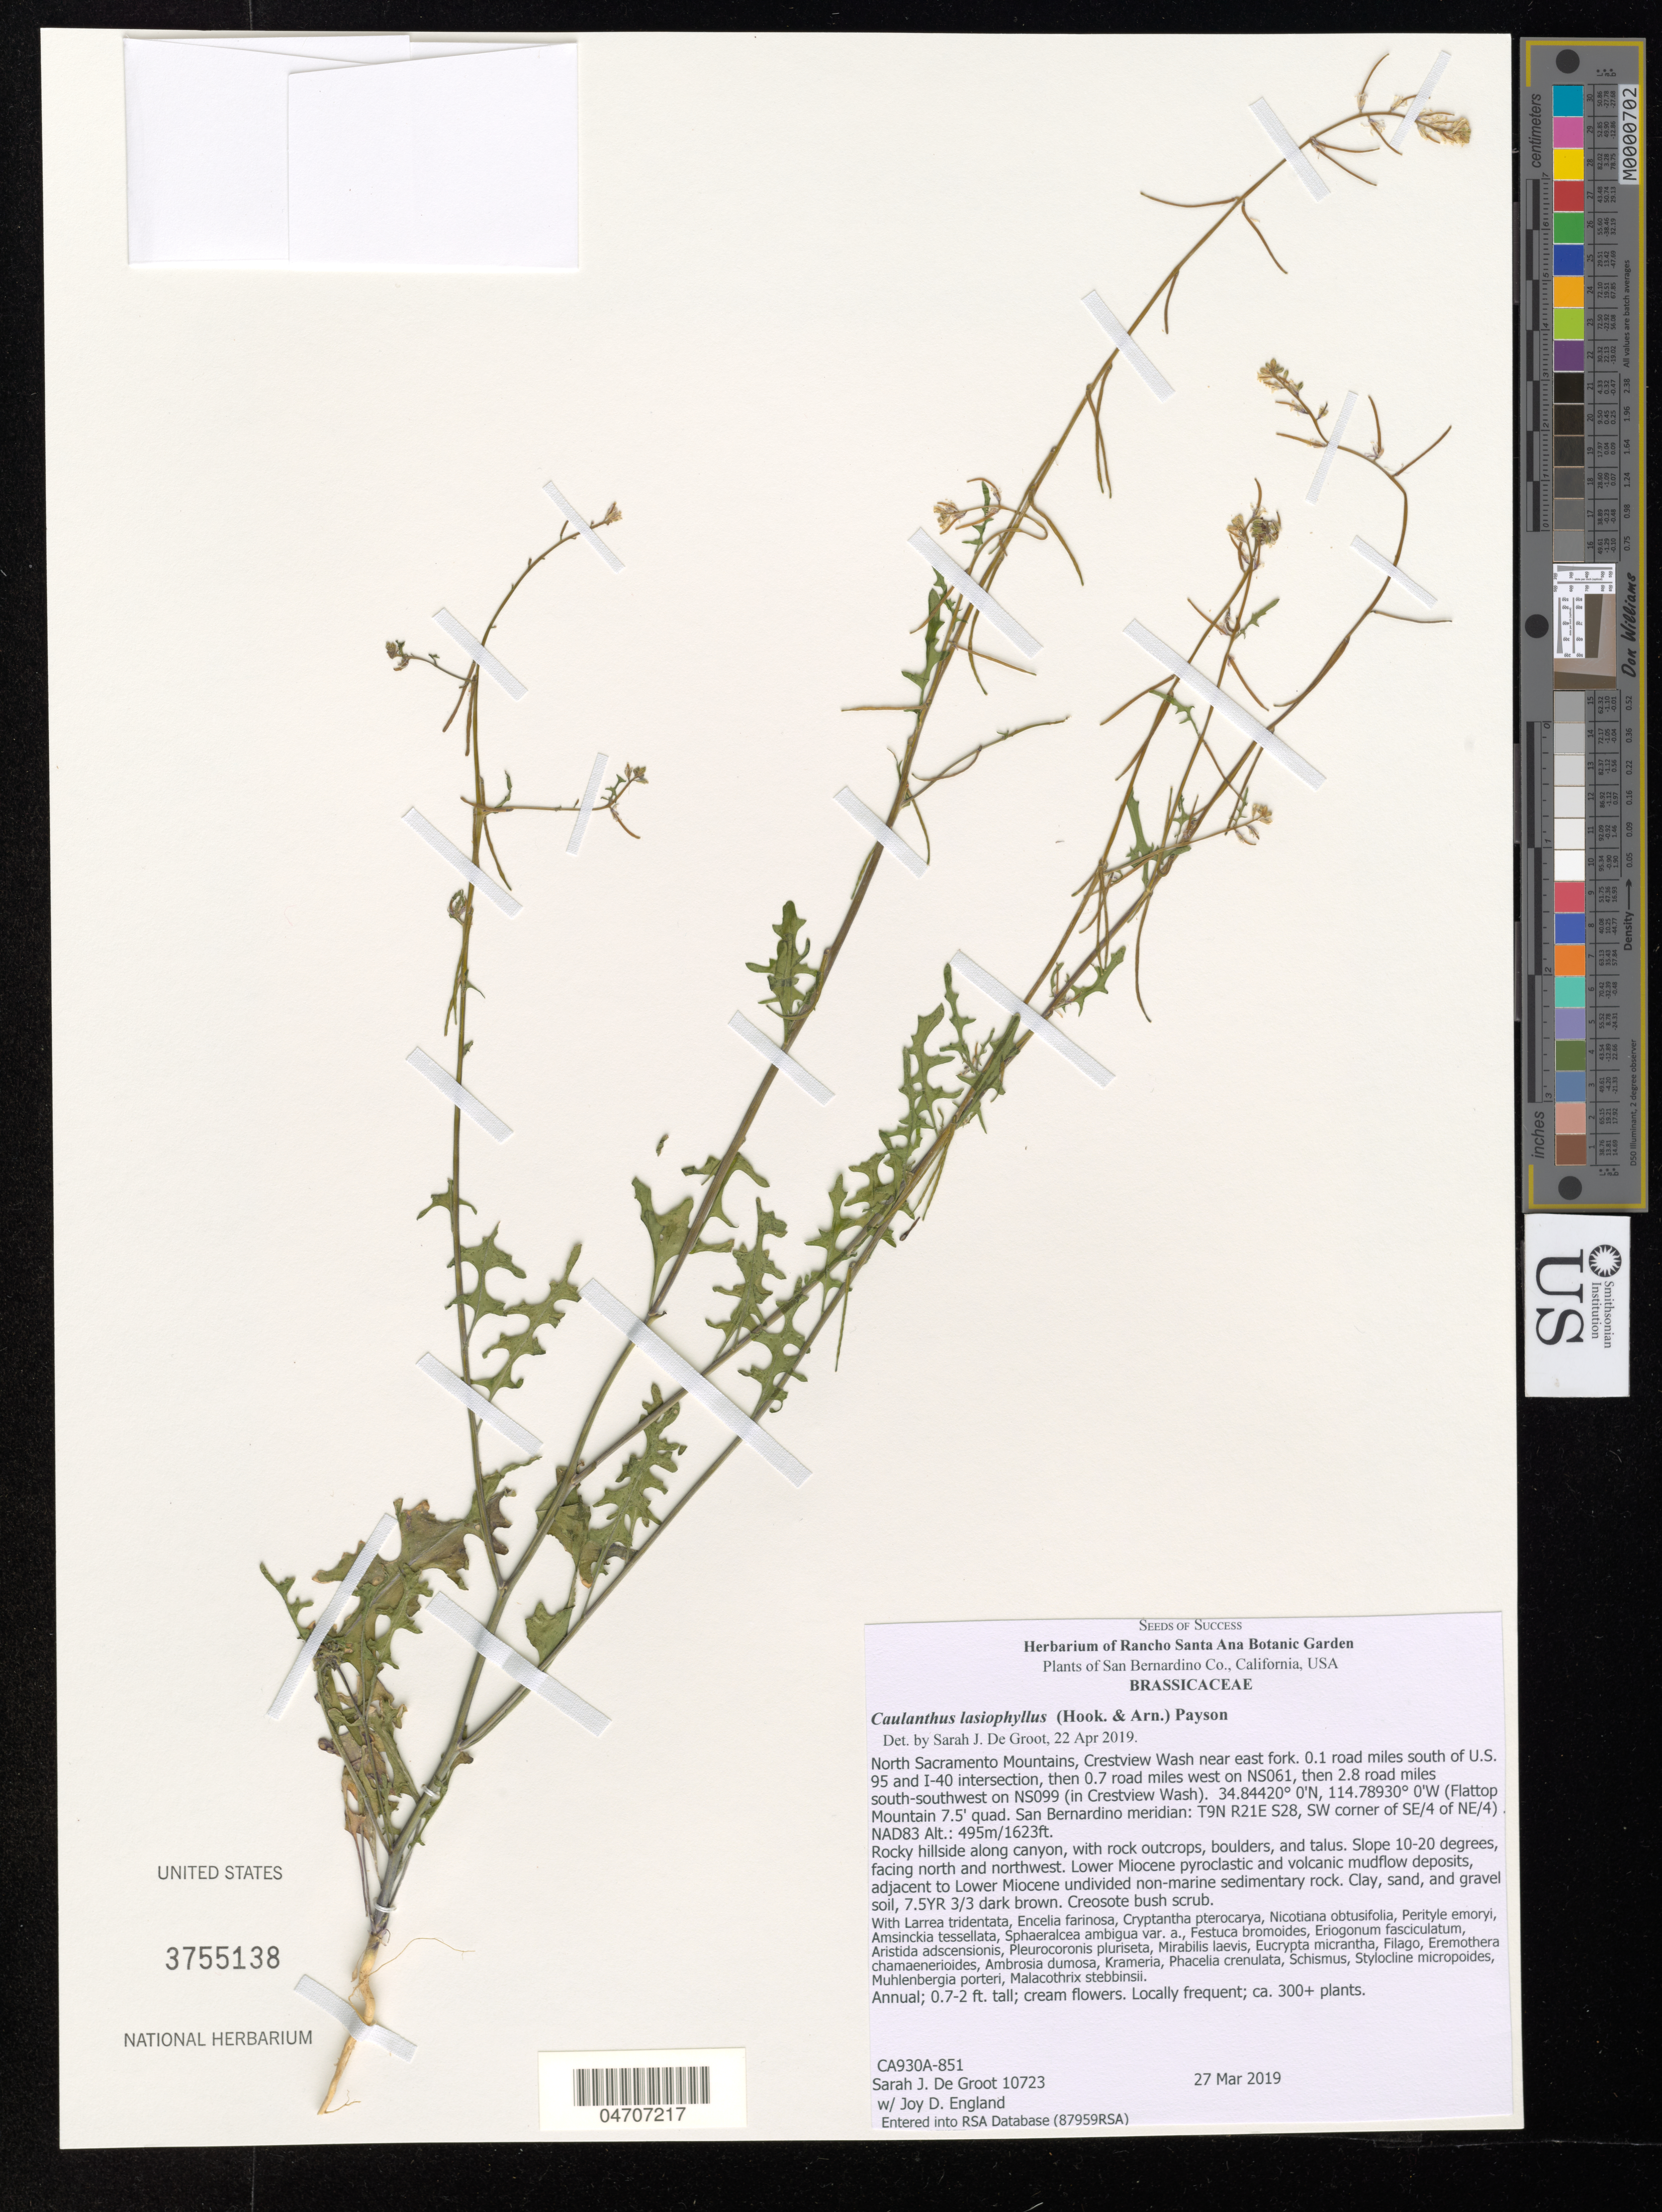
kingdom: Plantae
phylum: Tracheophyta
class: Magnoliopsida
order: Brassicales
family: Brassicaceae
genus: Caulanthus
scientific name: Caulanthus lasiophyllus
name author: (Hook. & Arn.) Payson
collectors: S. De Groot & J. England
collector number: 10723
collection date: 2019-03-27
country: United States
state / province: California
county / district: San Bernardino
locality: San Bernardino Co. North Sacramento Mountains, Crestview Wash near east fork. 0.1 road miles south of U.S. 95 and I-40 intersection, then 0.7 road miles west on NS061, then 2.8 road miles south-southwest on NS099 (in Crestview Wash). (Flattop Mountain 7.5' quad. San Bernardino meridian: T9N R21E S28, SW corner of SE/4 of NE/4). NAD83.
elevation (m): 495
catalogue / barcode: US 3755138